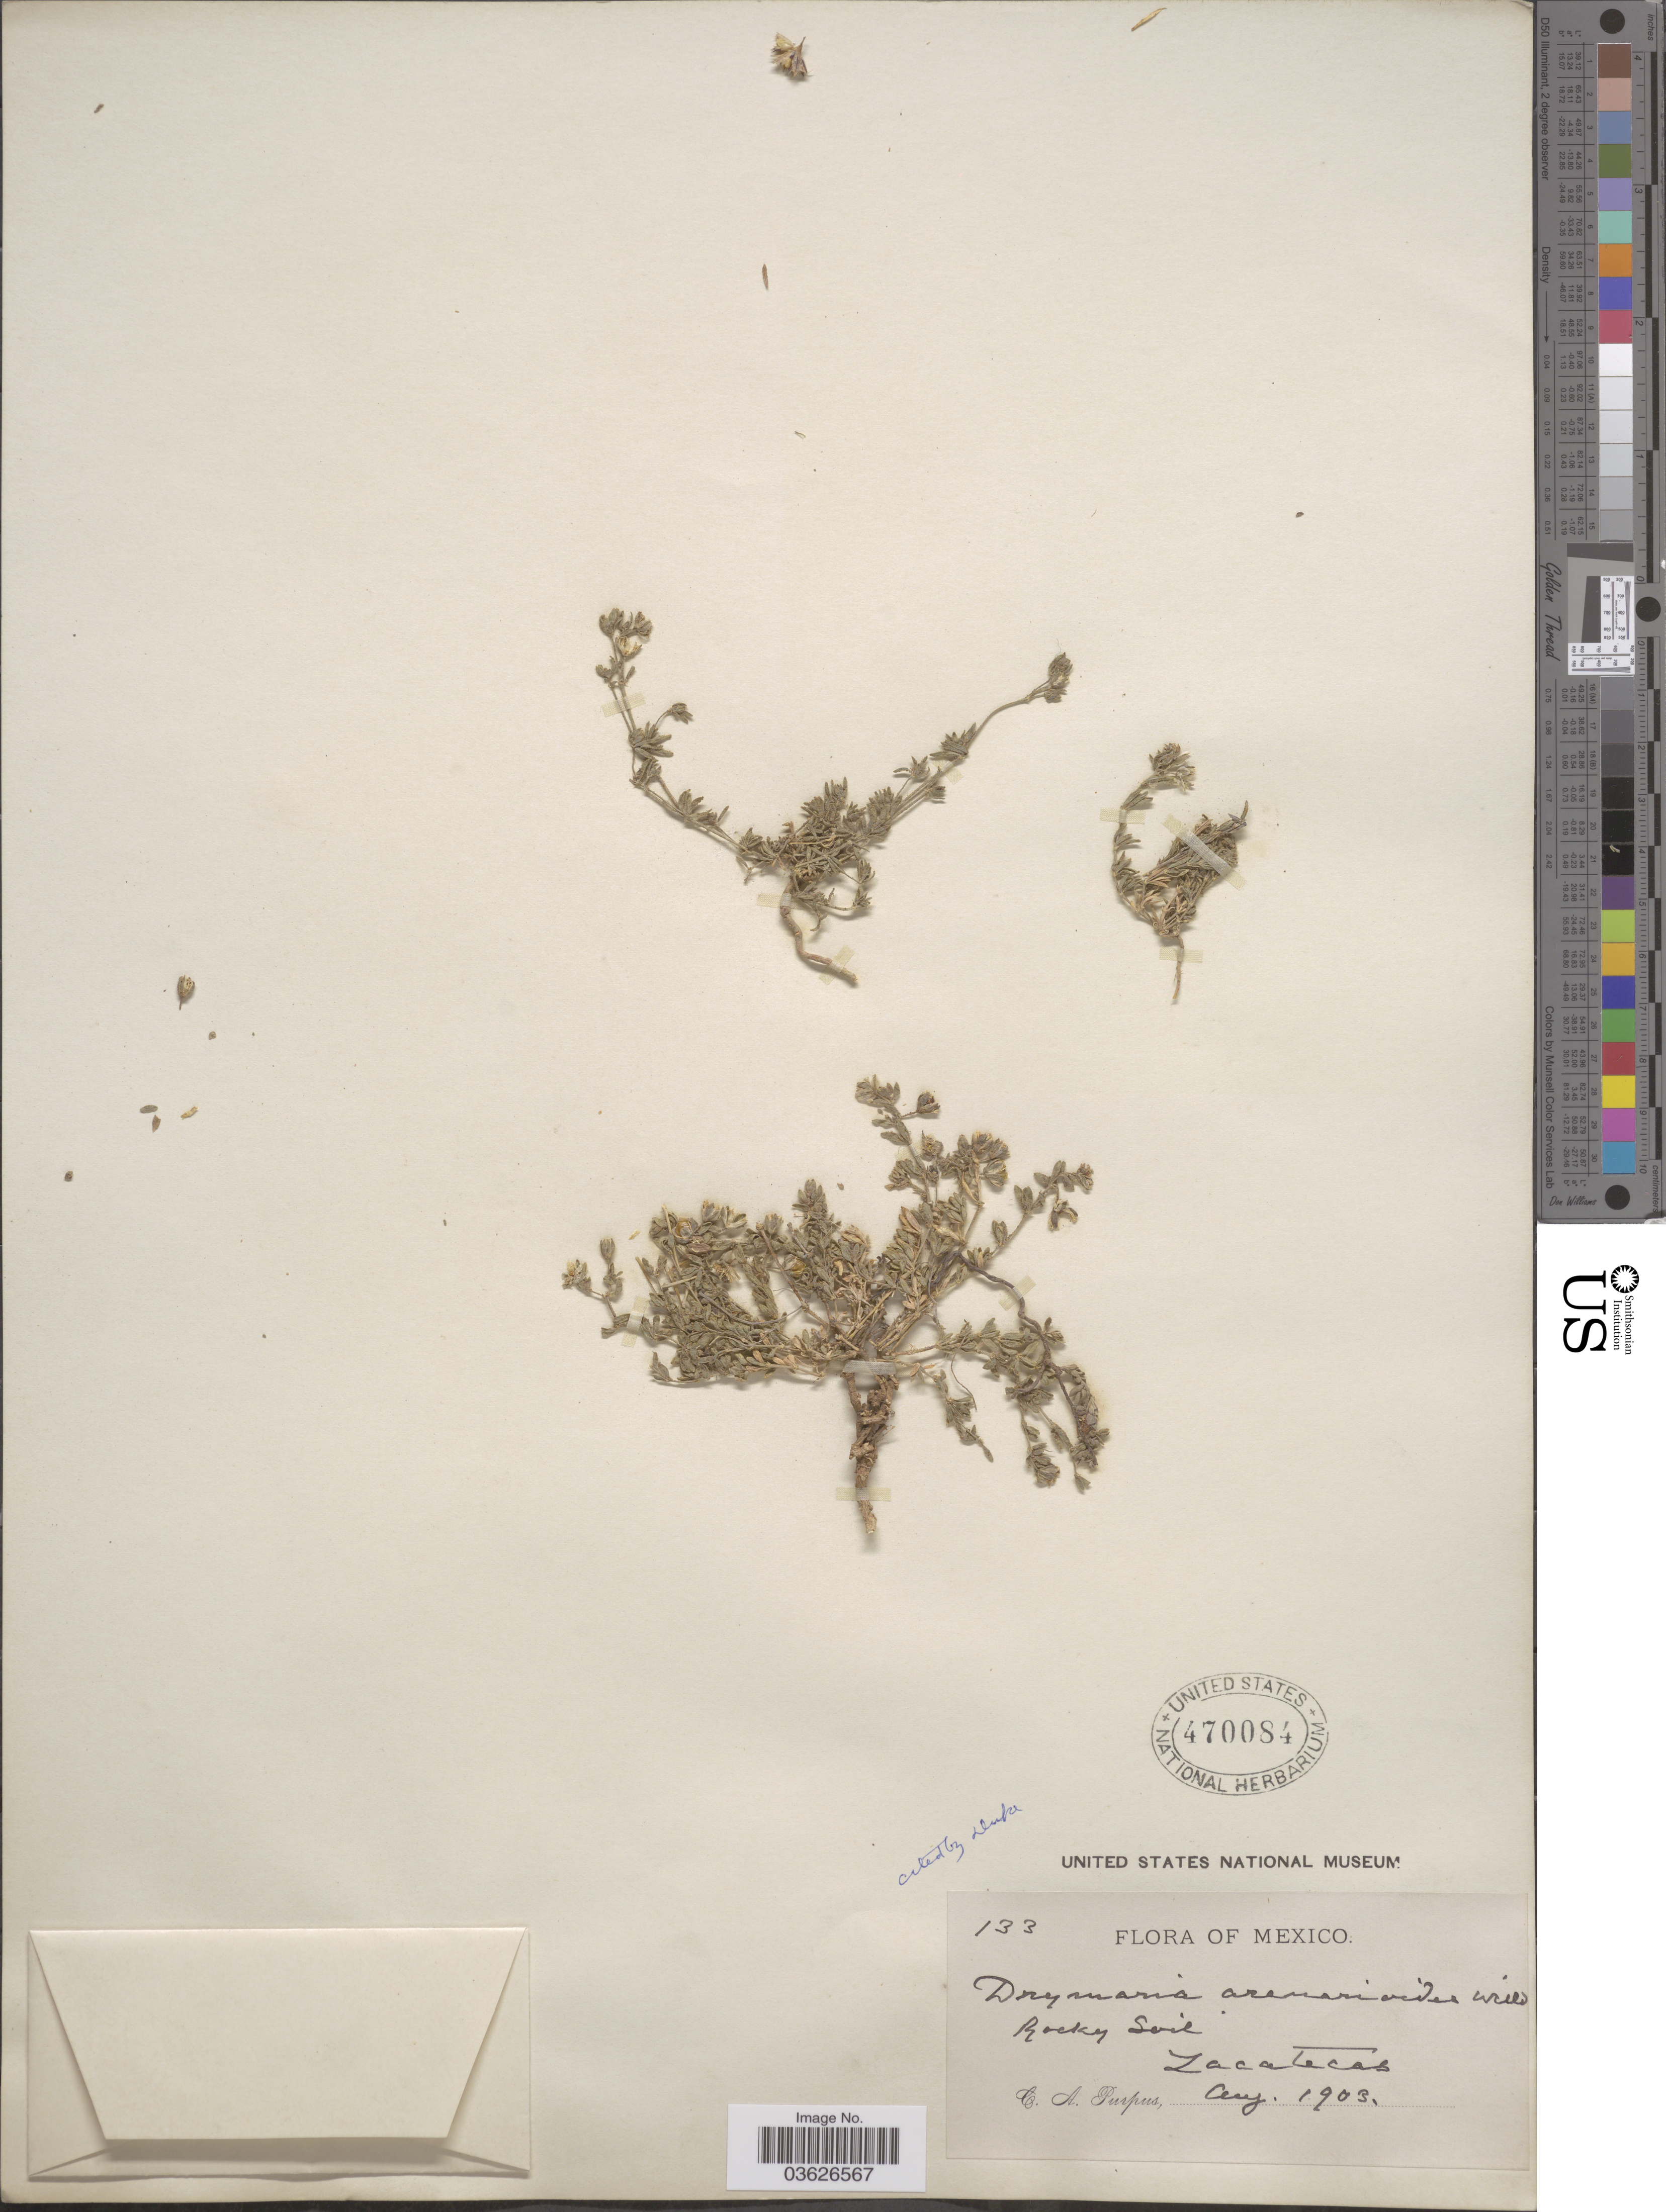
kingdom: Plantae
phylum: Tracheophyta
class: Magnoliopsida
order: Caryophyllales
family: Caryophyllaceae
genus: Drymaria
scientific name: Drymaria arenarioides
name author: Willd. ex Roem. & Schult.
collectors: C. A. Purpus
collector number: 133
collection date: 1903-08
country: Mexico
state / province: Zacatecas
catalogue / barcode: US 470084